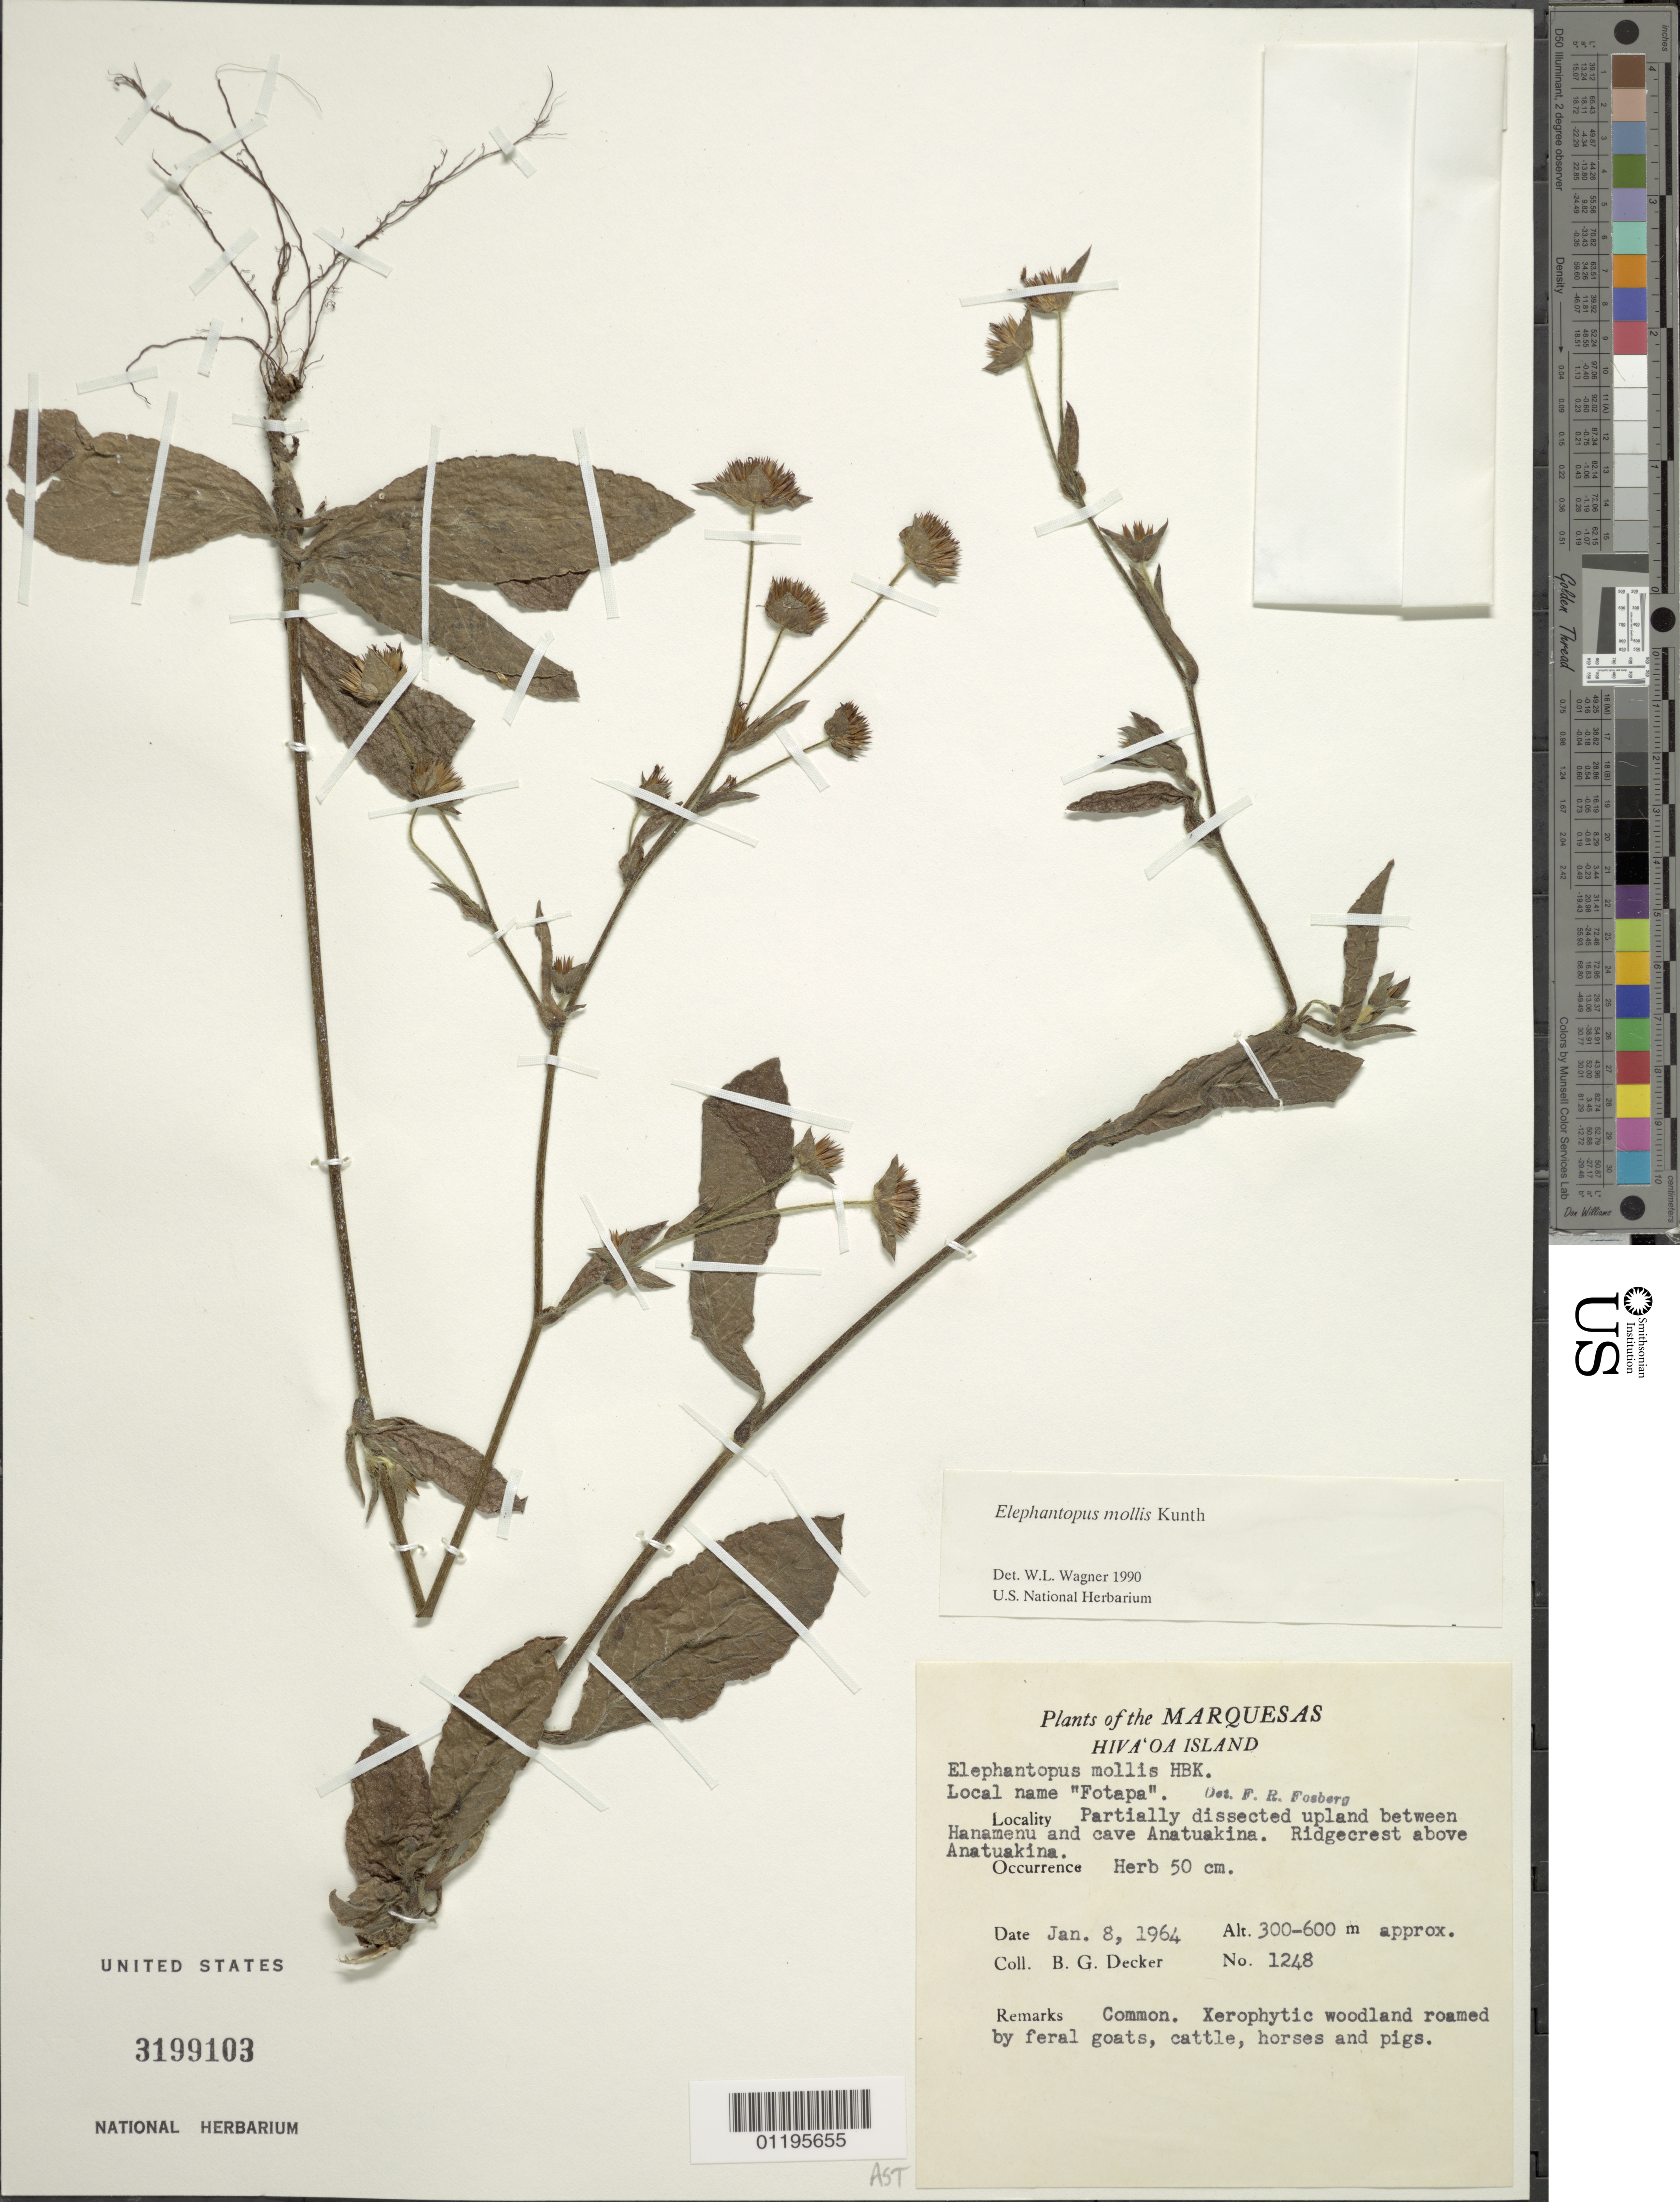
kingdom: Plantae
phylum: Tracheophyta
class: Magnoliopsida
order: Asterales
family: Asteraceae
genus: Elephantopus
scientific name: Elephantopus mollis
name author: Kunth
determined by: Wagner, W. L., (BOT), Smithsonian Institution - National Museum of Natural History (UNITED STATES)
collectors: B. G. Decker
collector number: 1248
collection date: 1964-01-08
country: French Polynesia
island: Hiva Oa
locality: between Hanamenu and cave Anatuakina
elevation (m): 300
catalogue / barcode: US 3199103